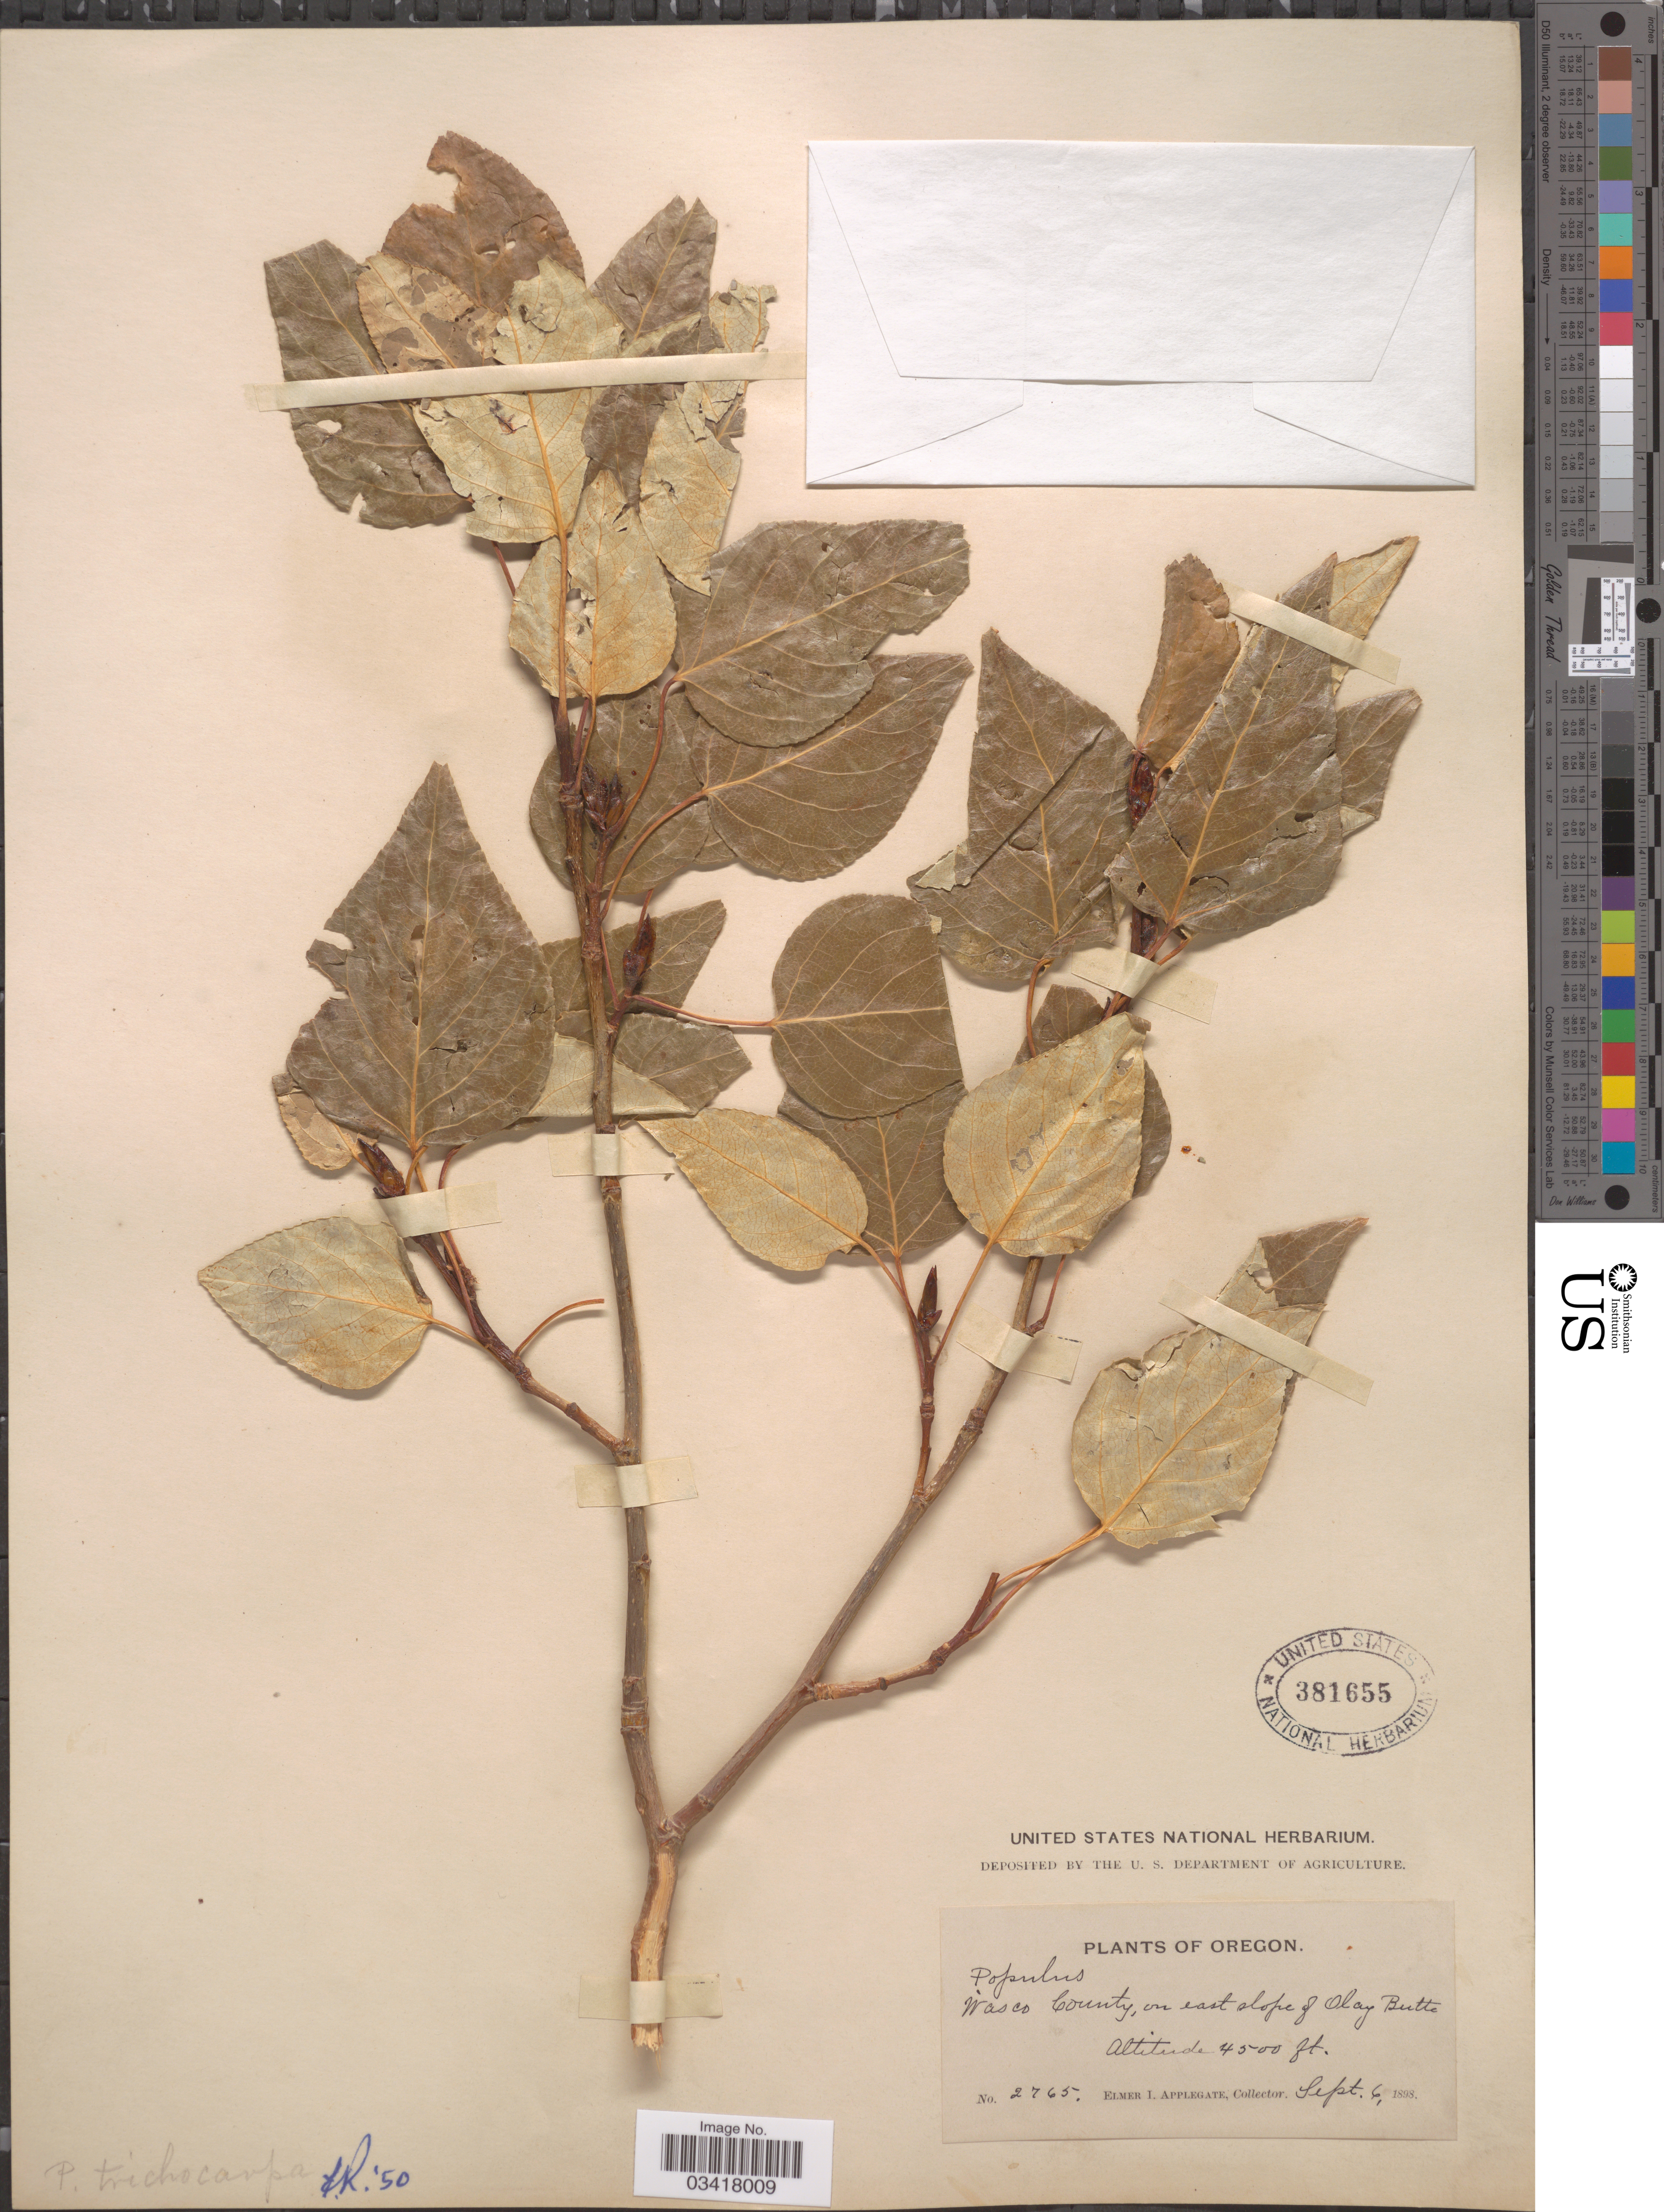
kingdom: Plantae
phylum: Tracheophyta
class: Magnoliopsida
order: Malpighiales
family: Salicaceae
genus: Populus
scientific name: Populus trichocarpa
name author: Torr. & A. Gray ex W. Hook.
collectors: E. I. Applegate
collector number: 2765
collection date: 1898-09-06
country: United States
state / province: Oregon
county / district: Wasco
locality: Wasco County, on east slope of Olay Butte.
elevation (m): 1372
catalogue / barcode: US 381655